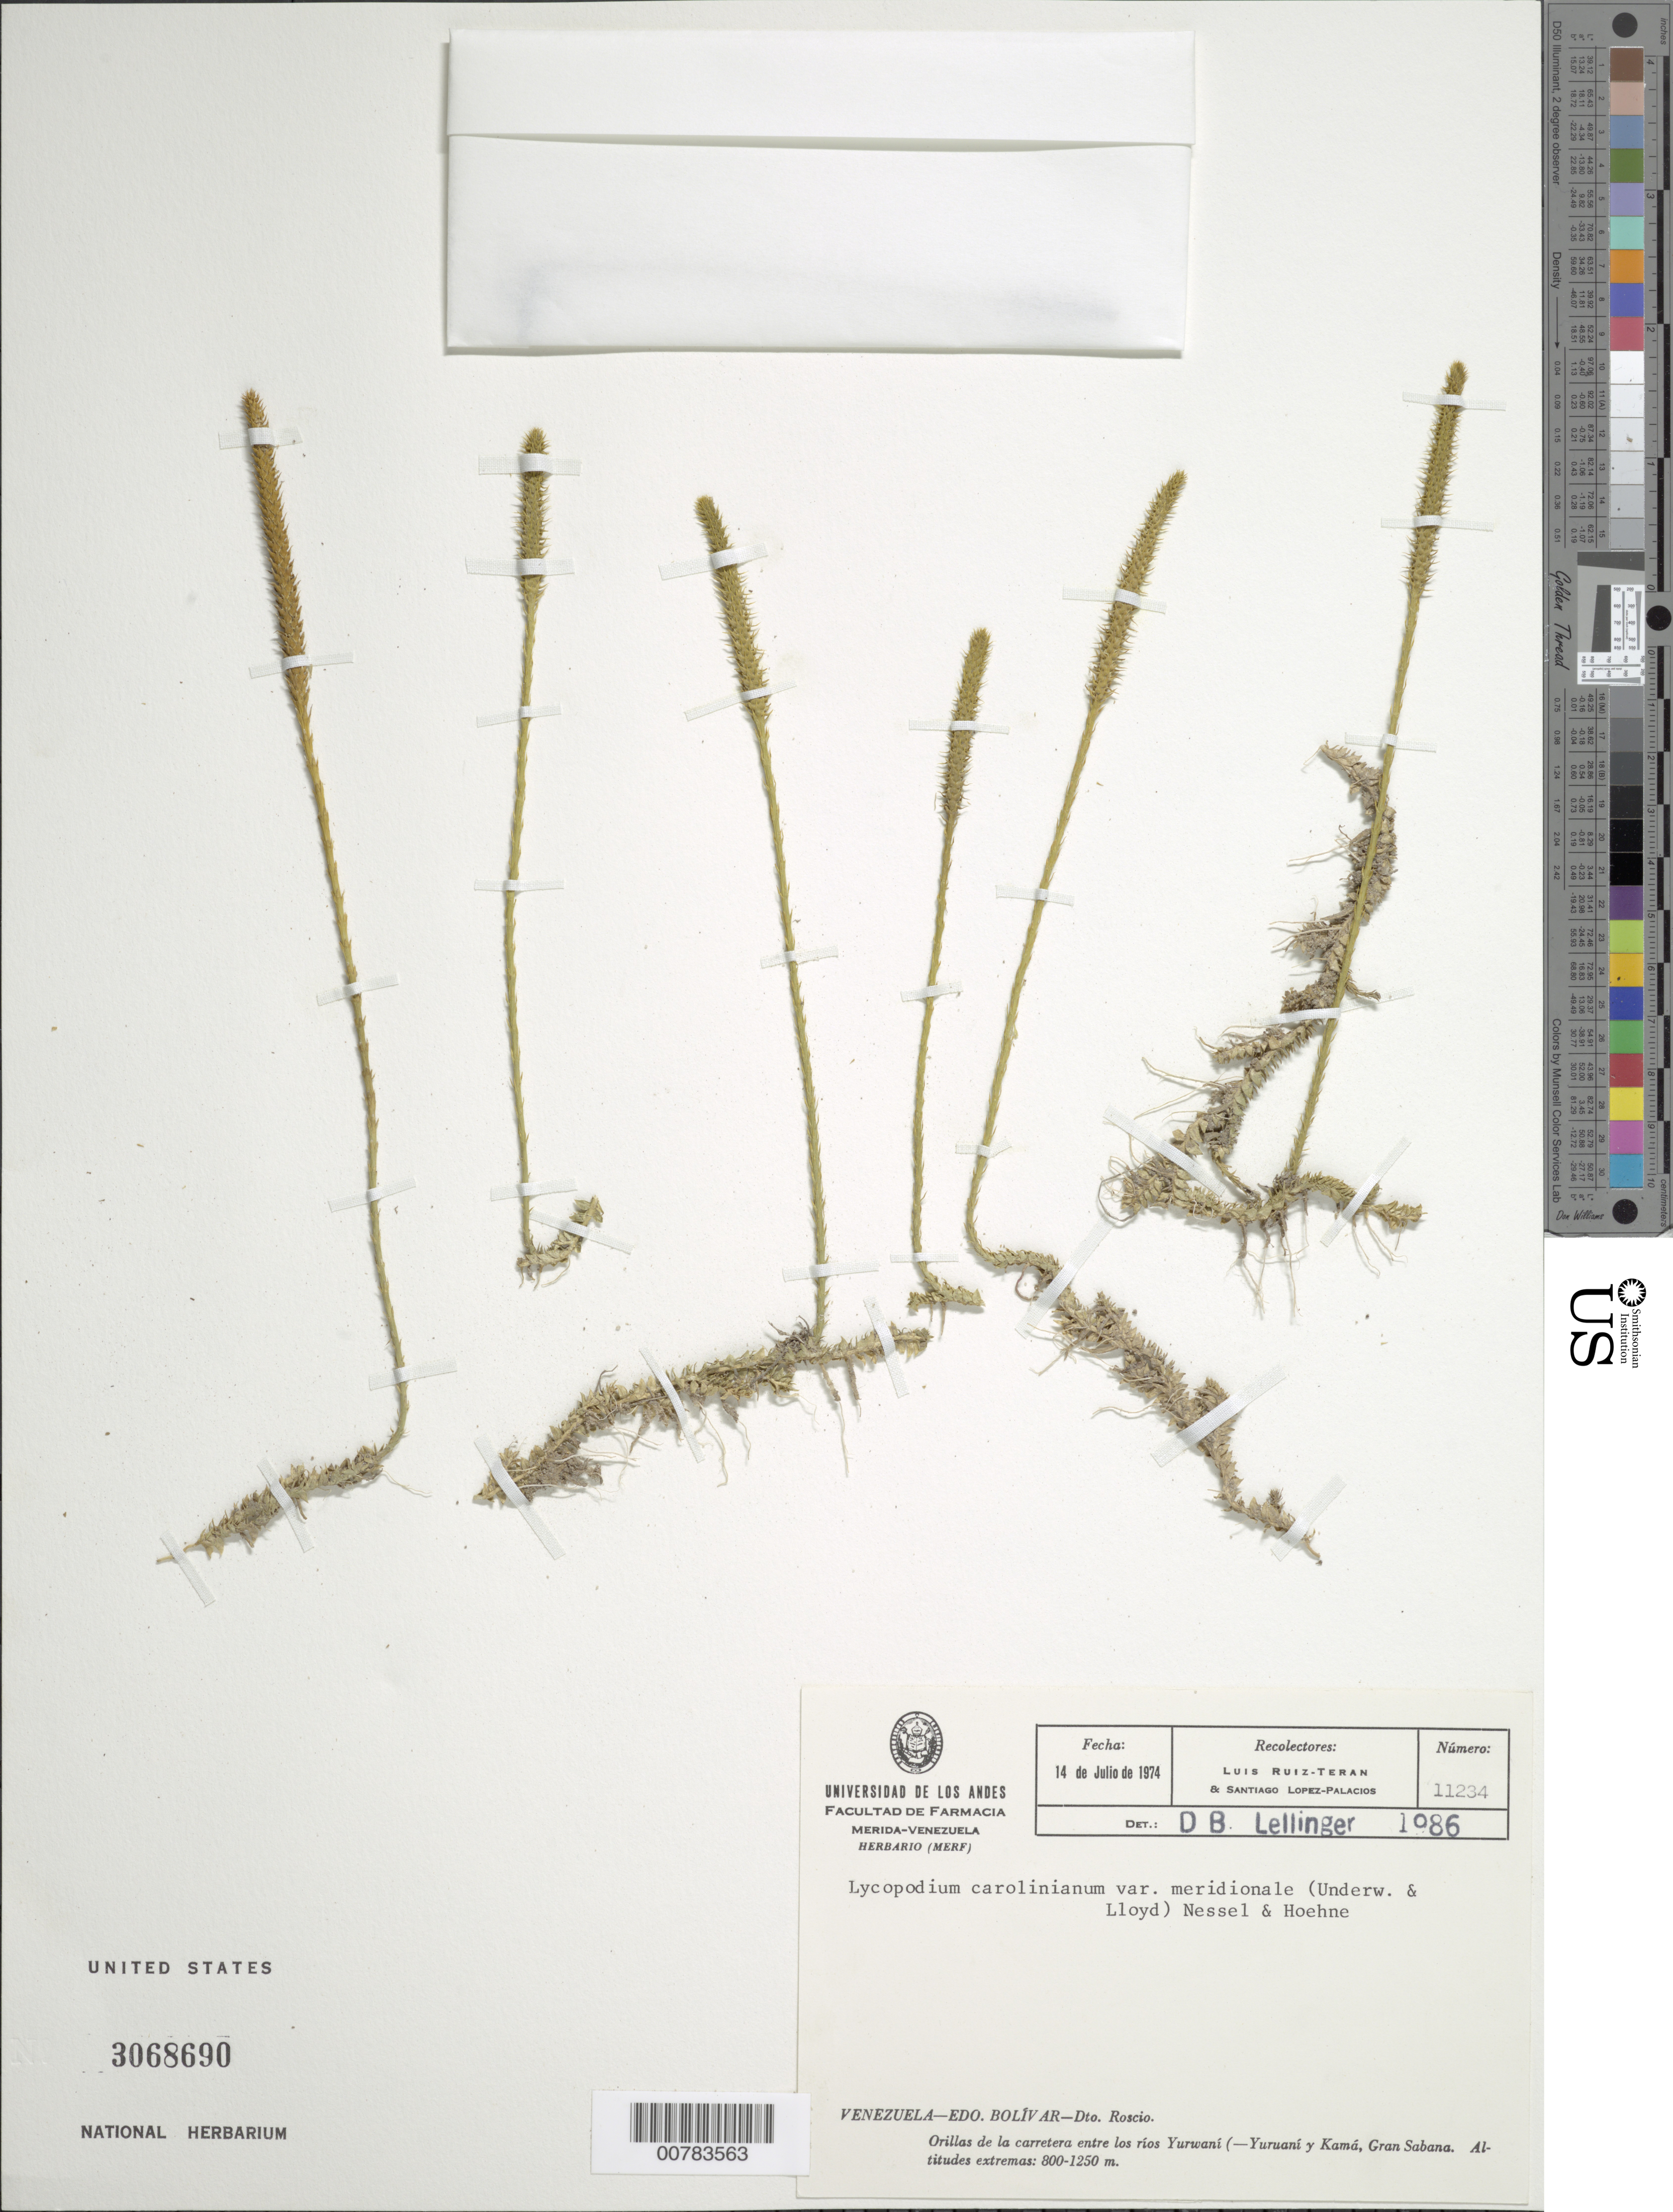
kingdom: Plantae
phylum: Tracheophyta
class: Lycopodiopsida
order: Lycopodiales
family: Lycopodiaceae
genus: Pseudolycopodiella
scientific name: Pseudolycopodiella caroliniana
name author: (L.) Holub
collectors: L. E. Ruíz-Terán & S. López-Palacios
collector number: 11234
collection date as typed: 14-Jul-74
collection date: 1974-07-14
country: Venezuela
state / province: Bolívar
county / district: Roscio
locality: Grand Sabana, betw. Río Yurwaní and Río Kamá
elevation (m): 800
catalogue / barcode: US 3068690